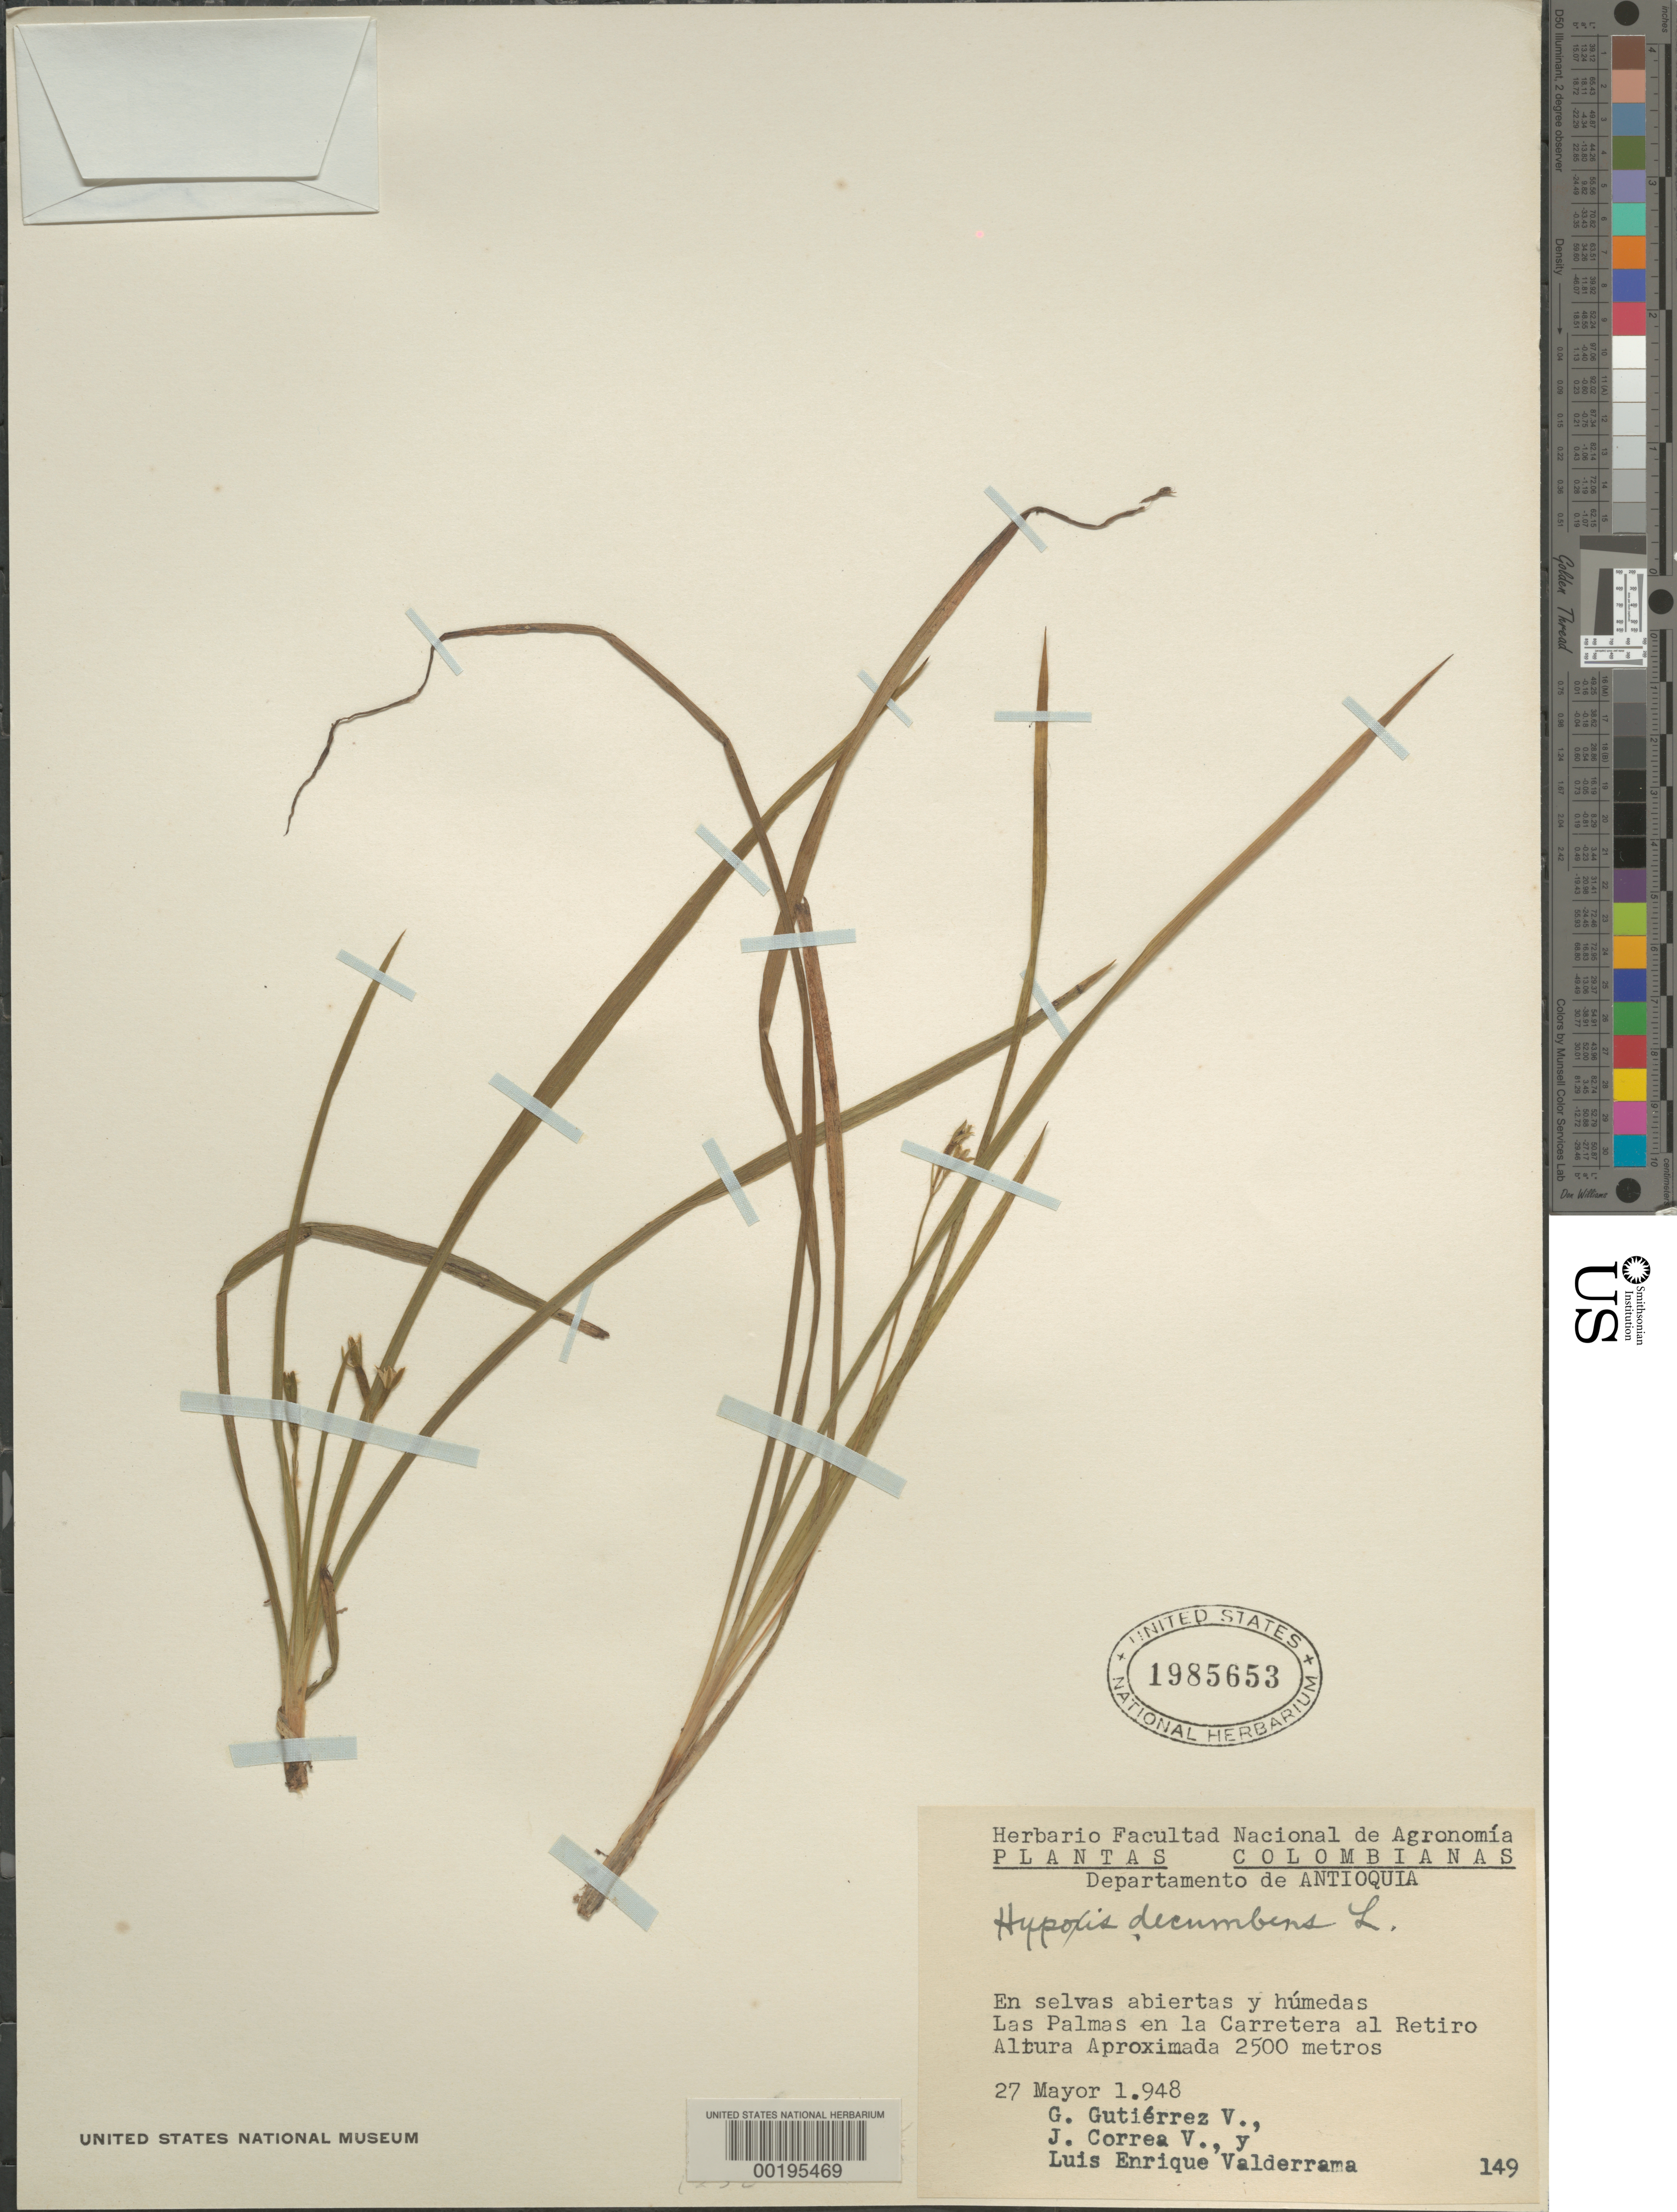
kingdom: Plantae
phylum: Tracheophyta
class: Liliopsida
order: Asparagales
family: Hypoxidaceae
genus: Hypoxis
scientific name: Hypoxis decumbens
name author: L.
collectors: G. Gutiérrez V.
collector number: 149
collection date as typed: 27 May 1948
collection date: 1948-05-27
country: Colombia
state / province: Antioquia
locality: Las Palmas on the highway to the Retiro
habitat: Open, humid forest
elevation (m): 2500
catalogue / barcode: US 1985653